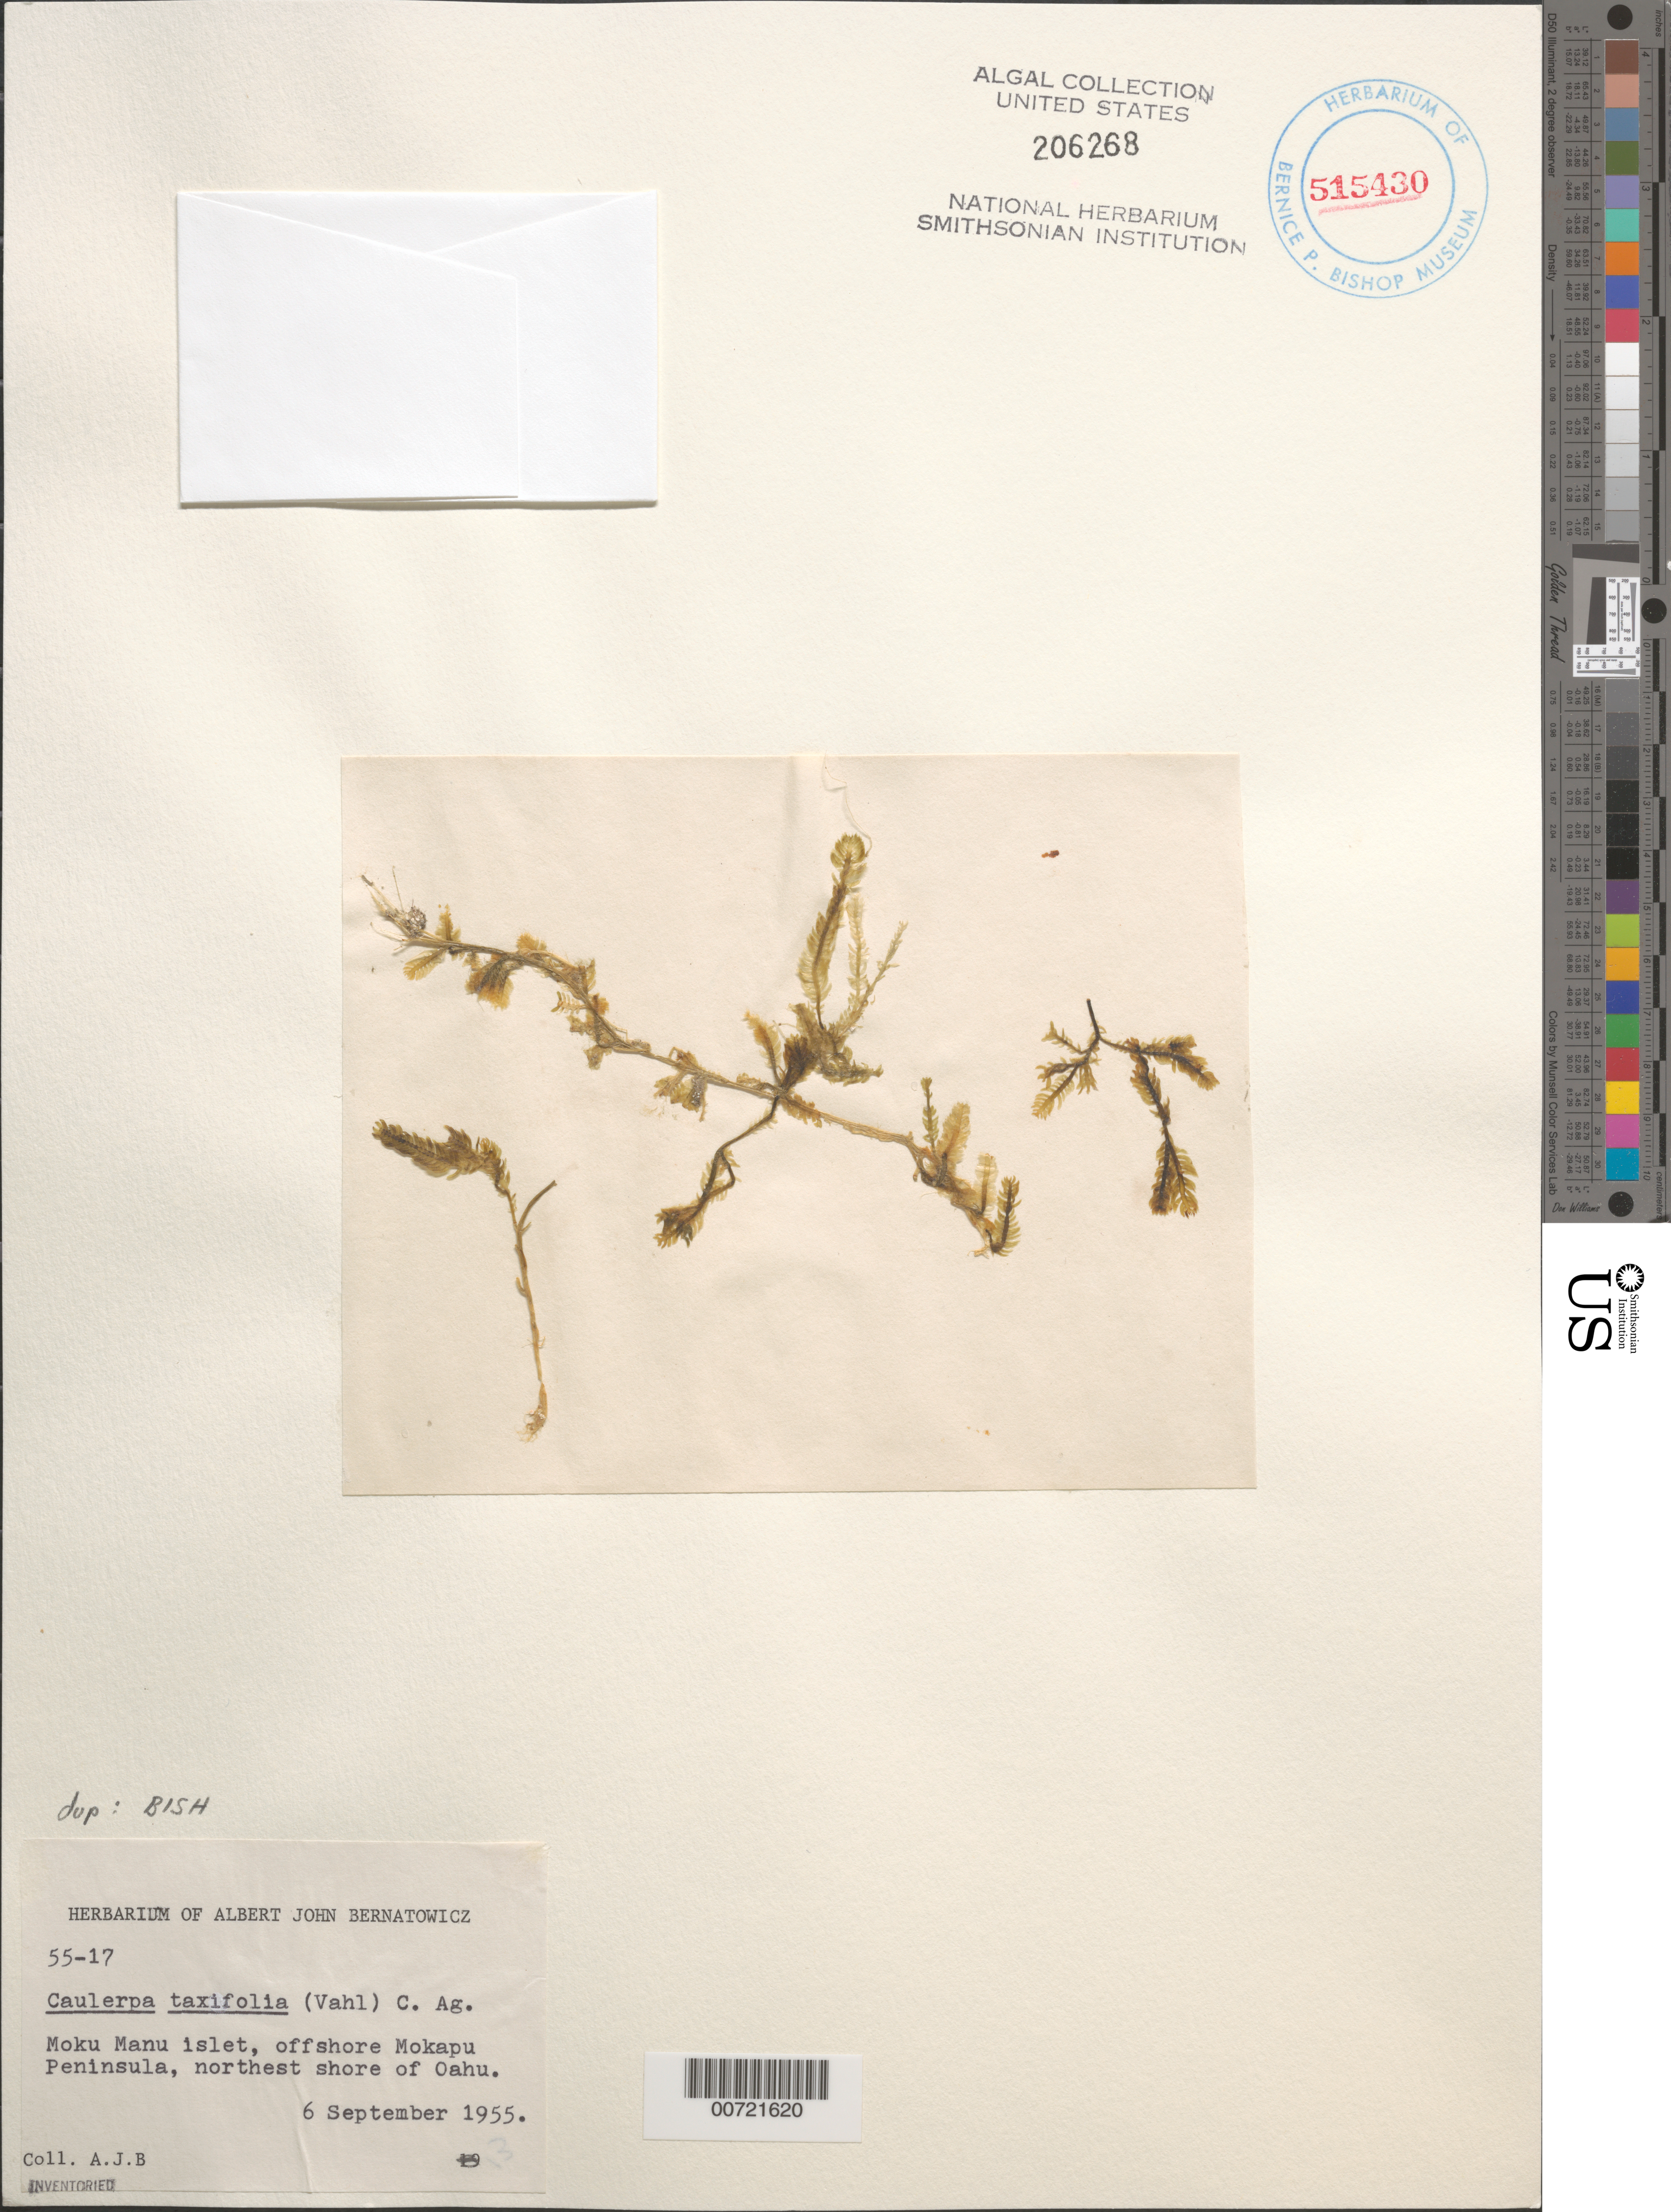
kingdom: Plantae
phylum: Chlorophyta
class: Ulvophyceae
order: Bryopsidales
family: Caulerpaceae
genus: Caulerpa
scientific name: Caulerpa taxifolia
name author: (M. Vahl) C. Agardh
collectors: A. Bernatowicz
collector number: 55-17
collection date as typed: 06 Sep 1955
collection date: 1955-09-06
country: United States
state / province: Hawaii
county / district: Honolulu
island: Oahu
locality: Moku Manu islet (Bird Island), offshore Mokapu Peninsula, northeast shore of Oahu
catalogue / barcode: US 206268